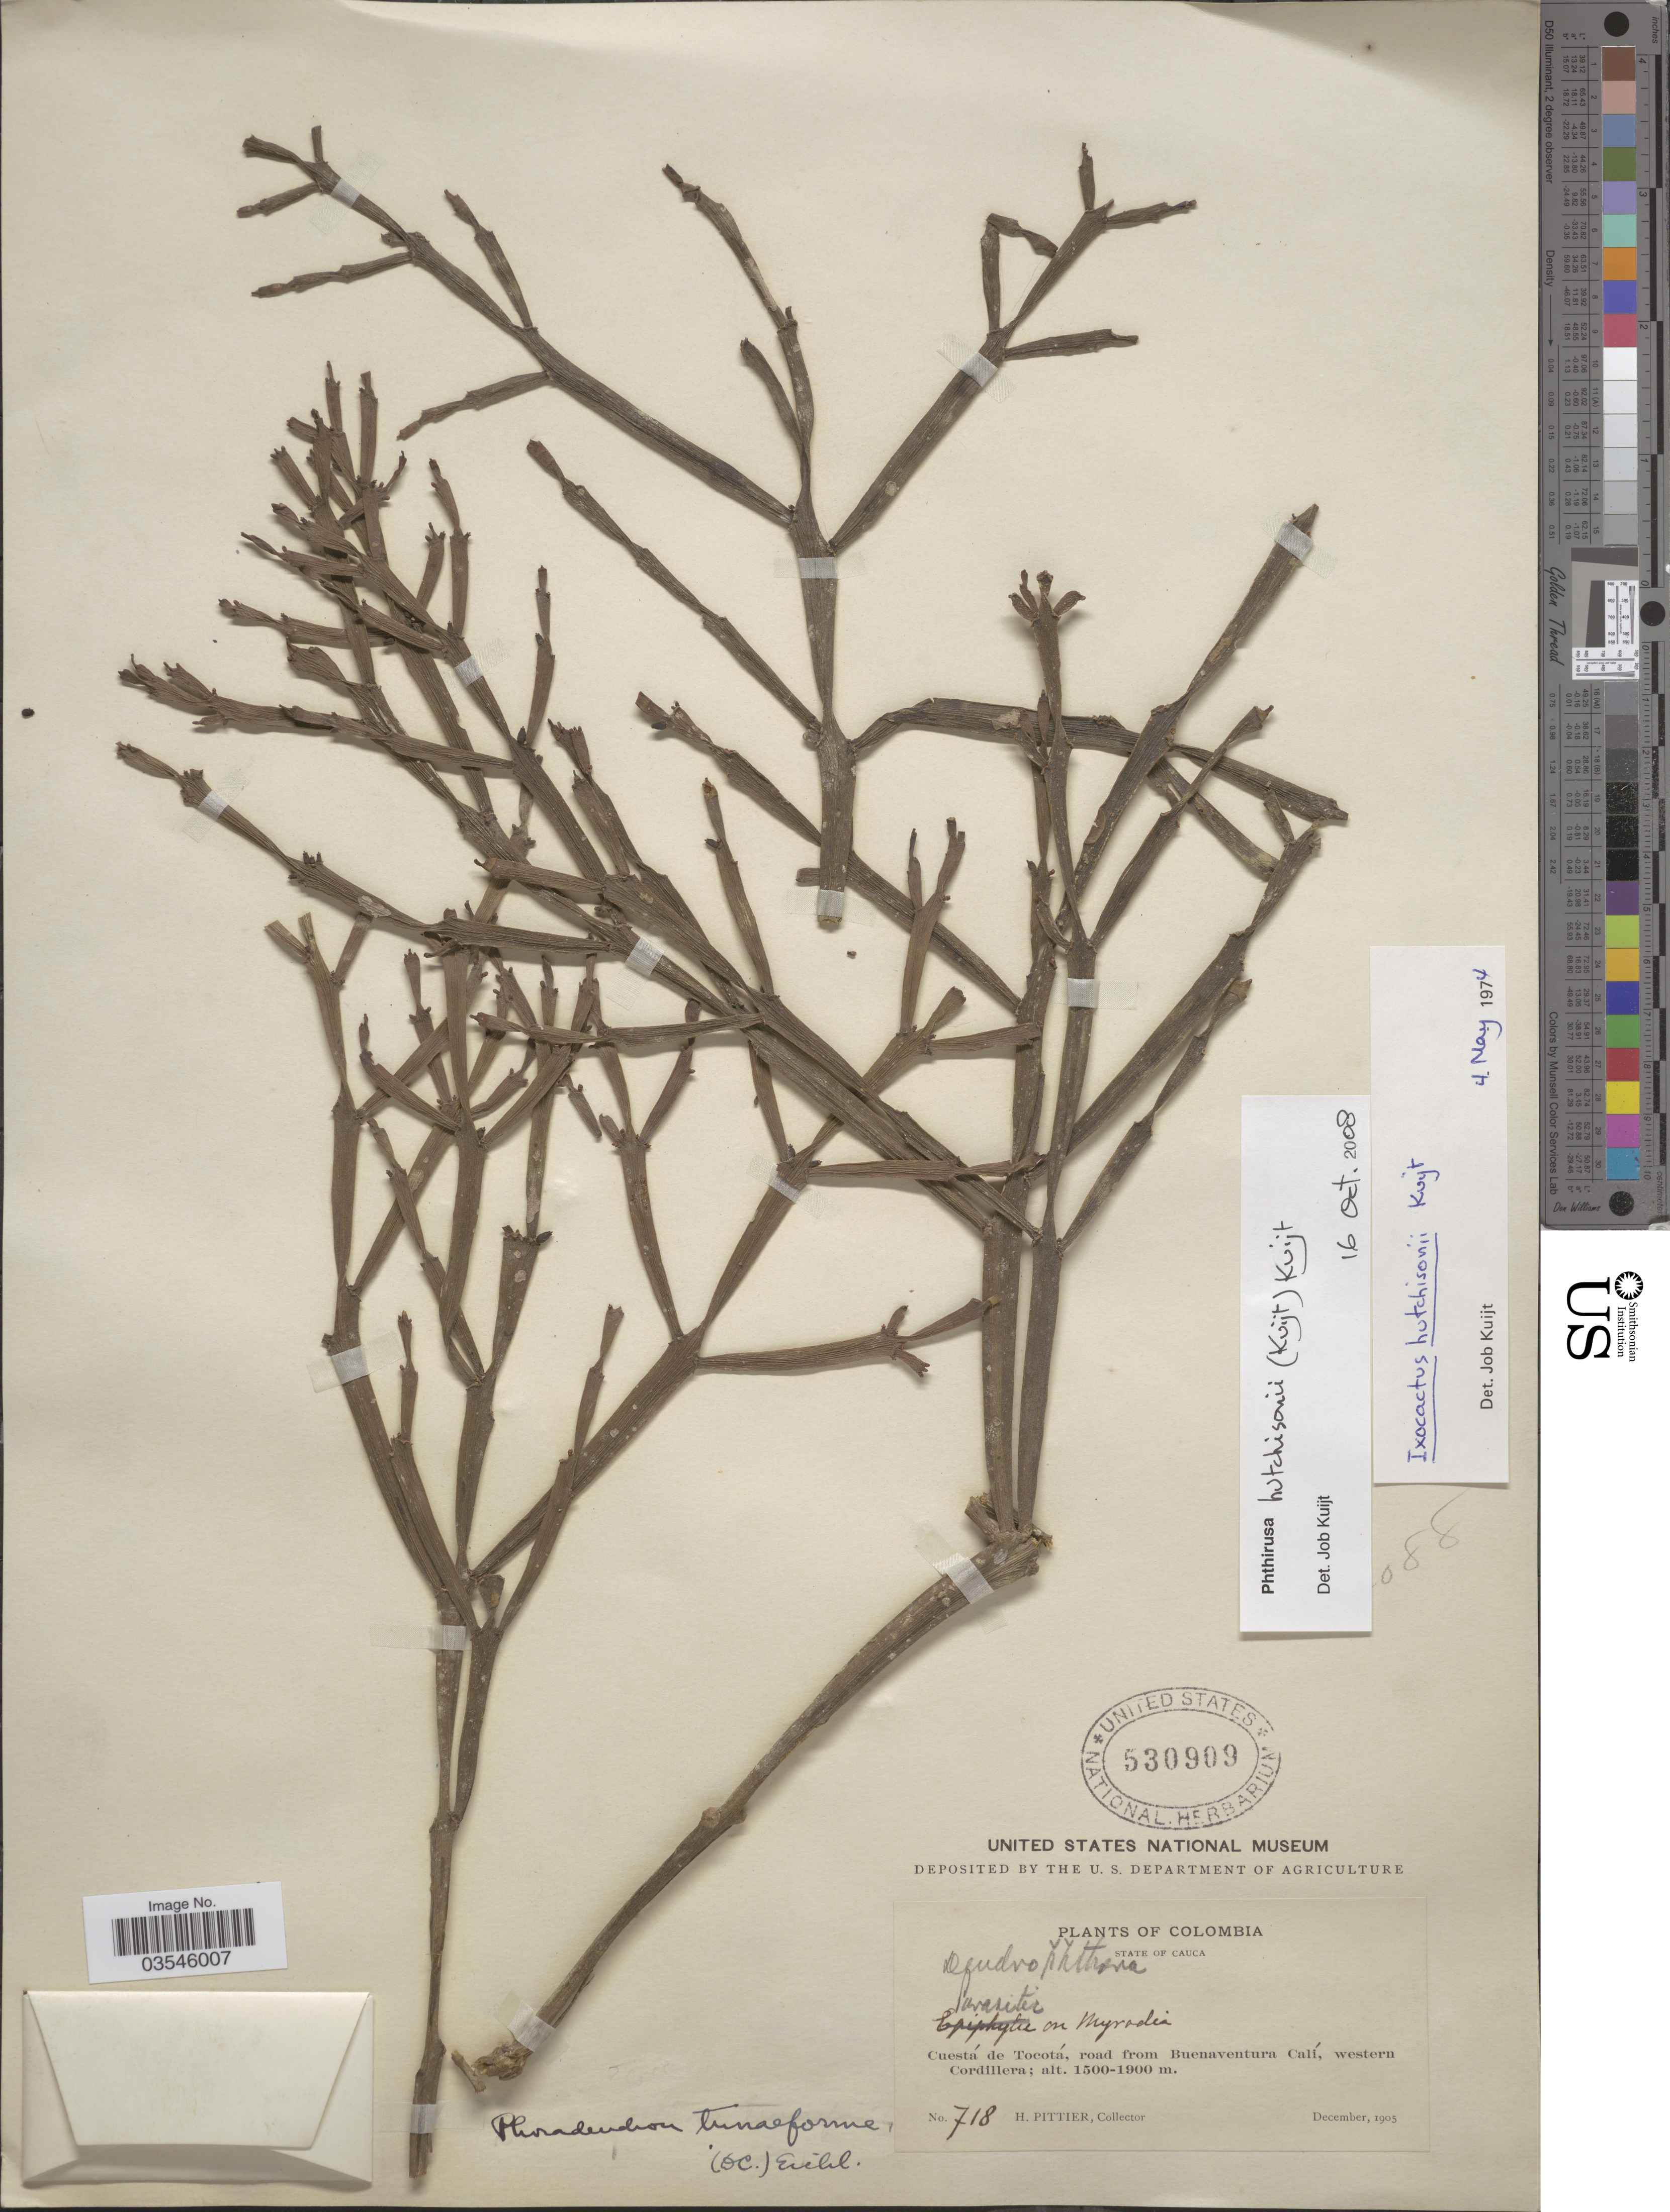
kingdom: Plantae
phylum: Tracheophyta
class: Magnoliopsida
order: Santalales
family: Loranthaceae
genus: Phthirusa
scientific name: Phthirusa hutchisonii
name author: (Kuijt) Kuijt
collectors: H. F. Pittier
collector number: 718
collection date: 1905-12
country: Colombia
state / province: Cauca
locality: Cuestá de Tocotá, road from Buenaventura Calí, western Cordillera.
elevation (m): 1500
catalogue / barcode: US 530909